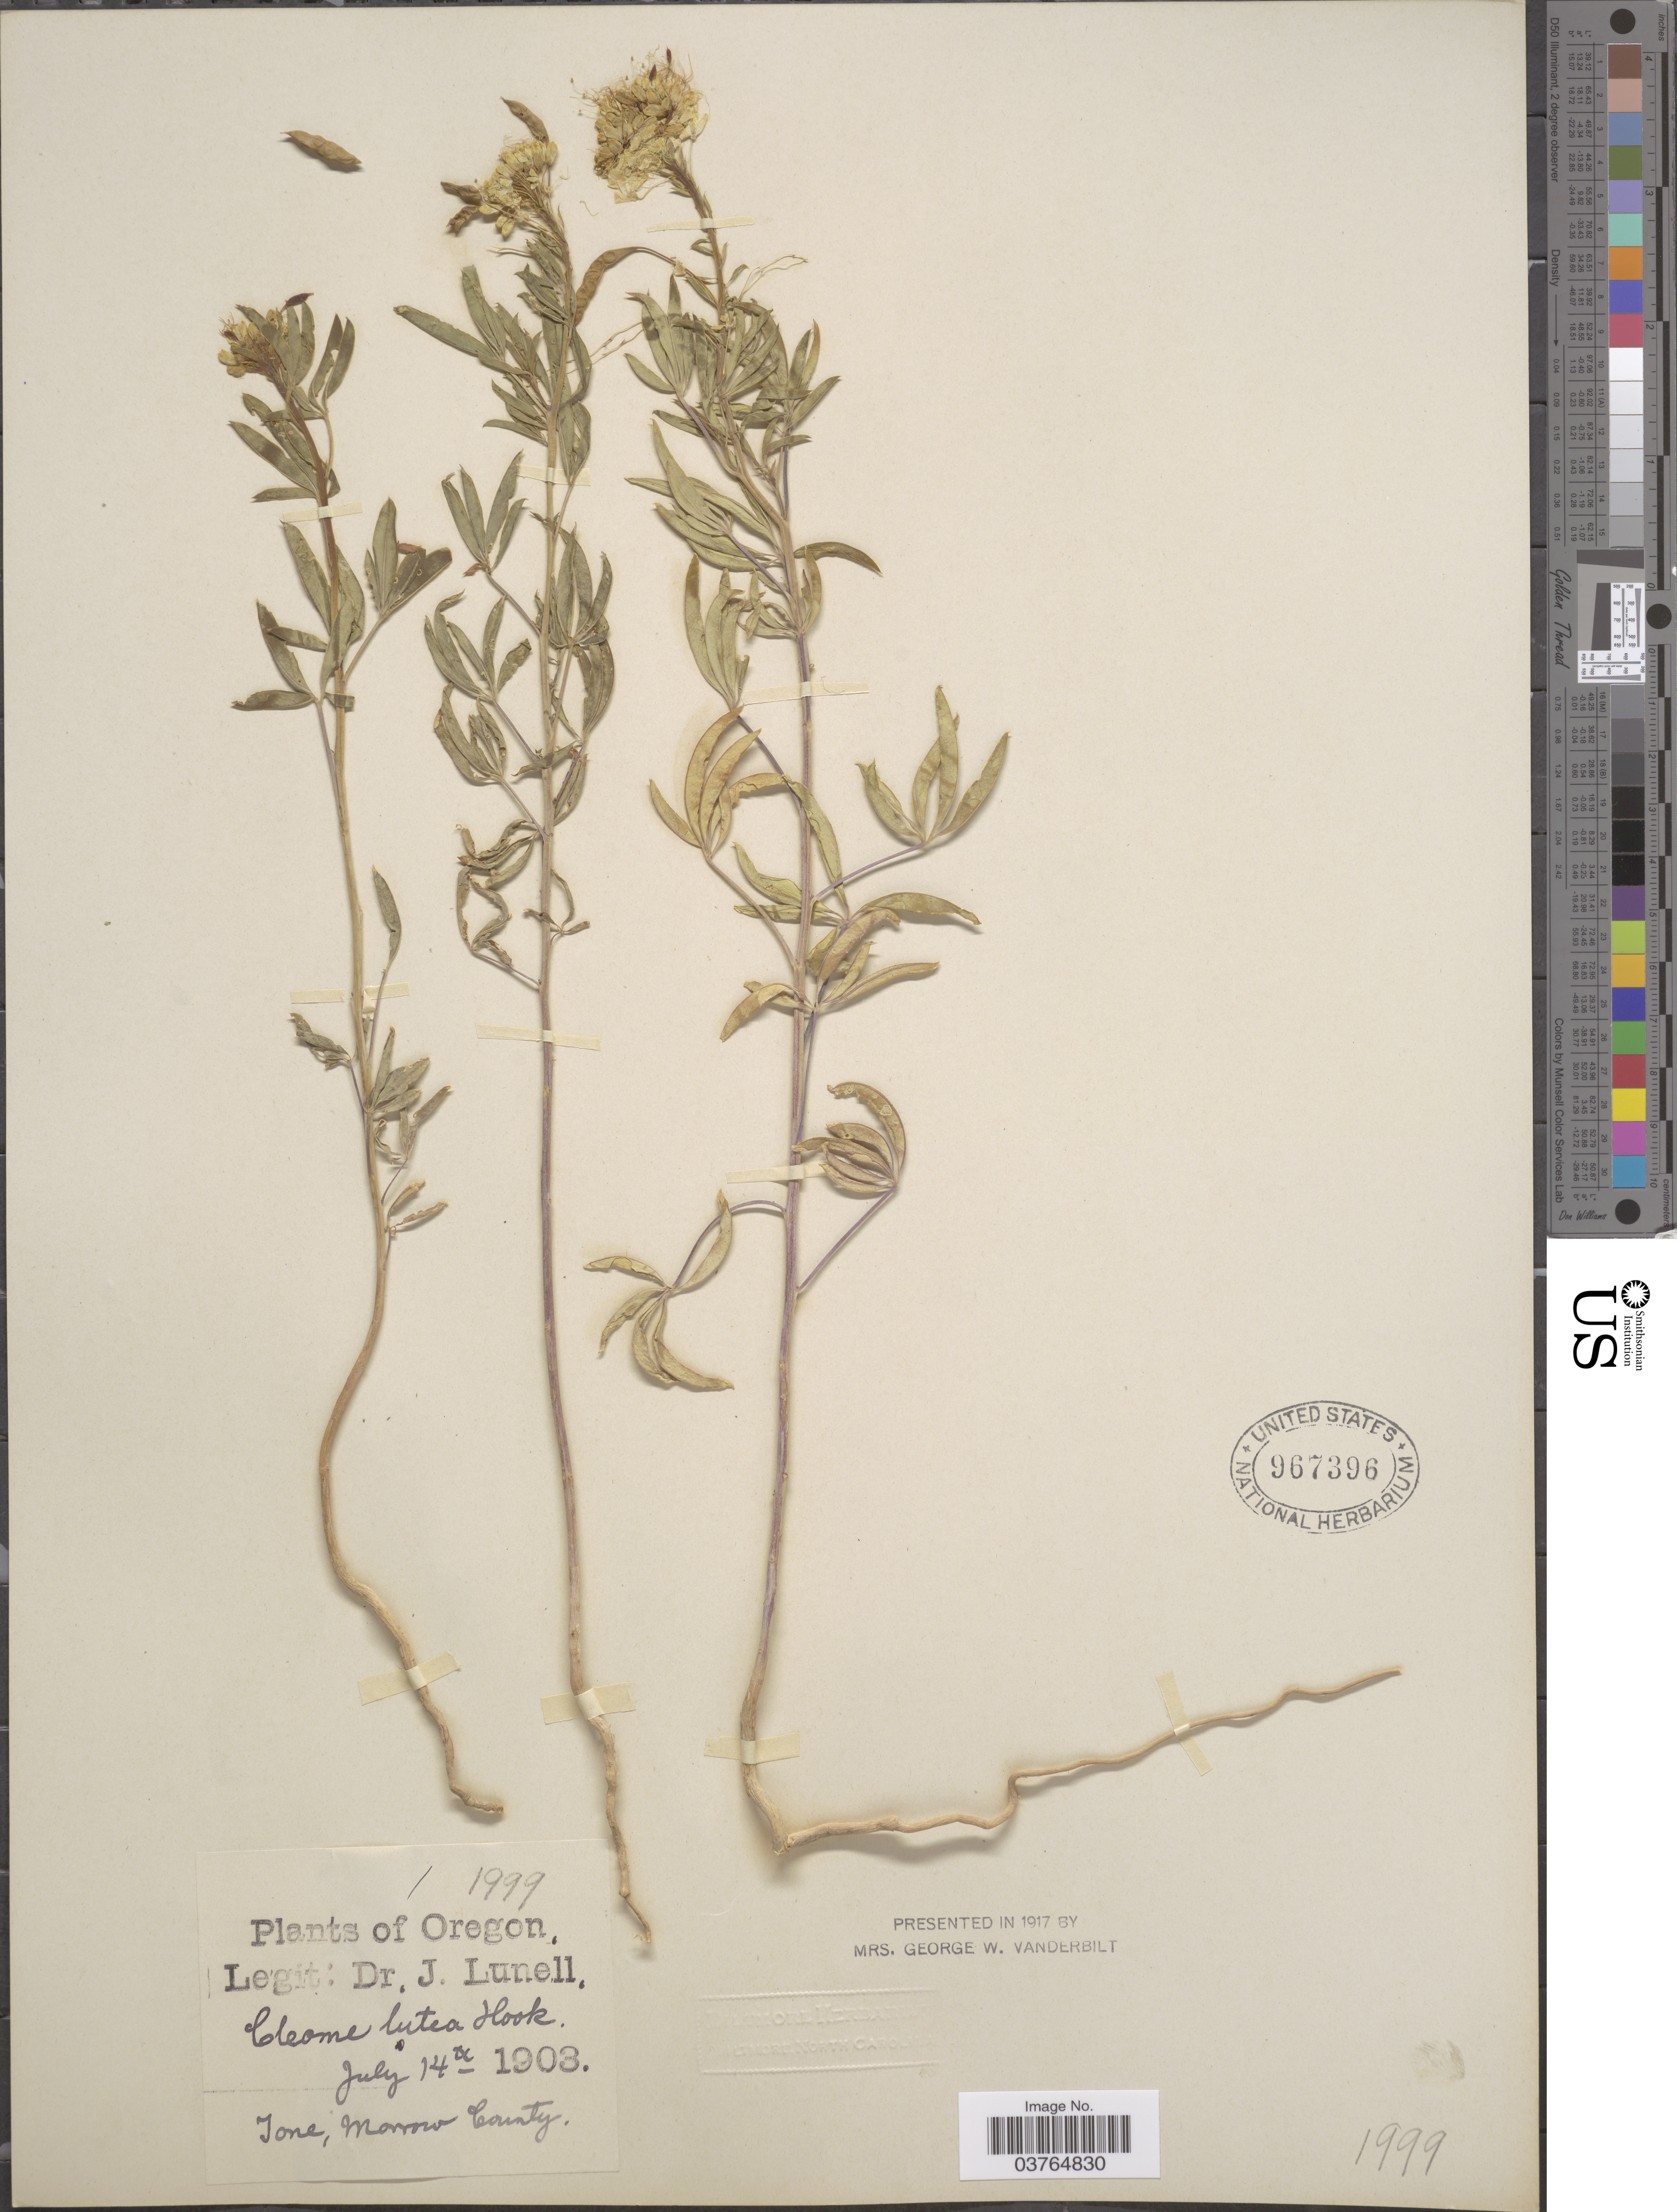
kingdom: Plantae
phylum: Tracheophyta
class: Magnoliopsida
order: Brassicales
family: Cleomaceae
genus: Cleomella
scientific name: Cleomella lutea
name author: (Hook.) Roalson & J.C. Hall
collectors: J. Lunell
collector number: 1999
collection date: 1903-07-14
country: United States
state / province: Oregon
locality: Ione, Marrow County.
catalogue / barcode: US 967396